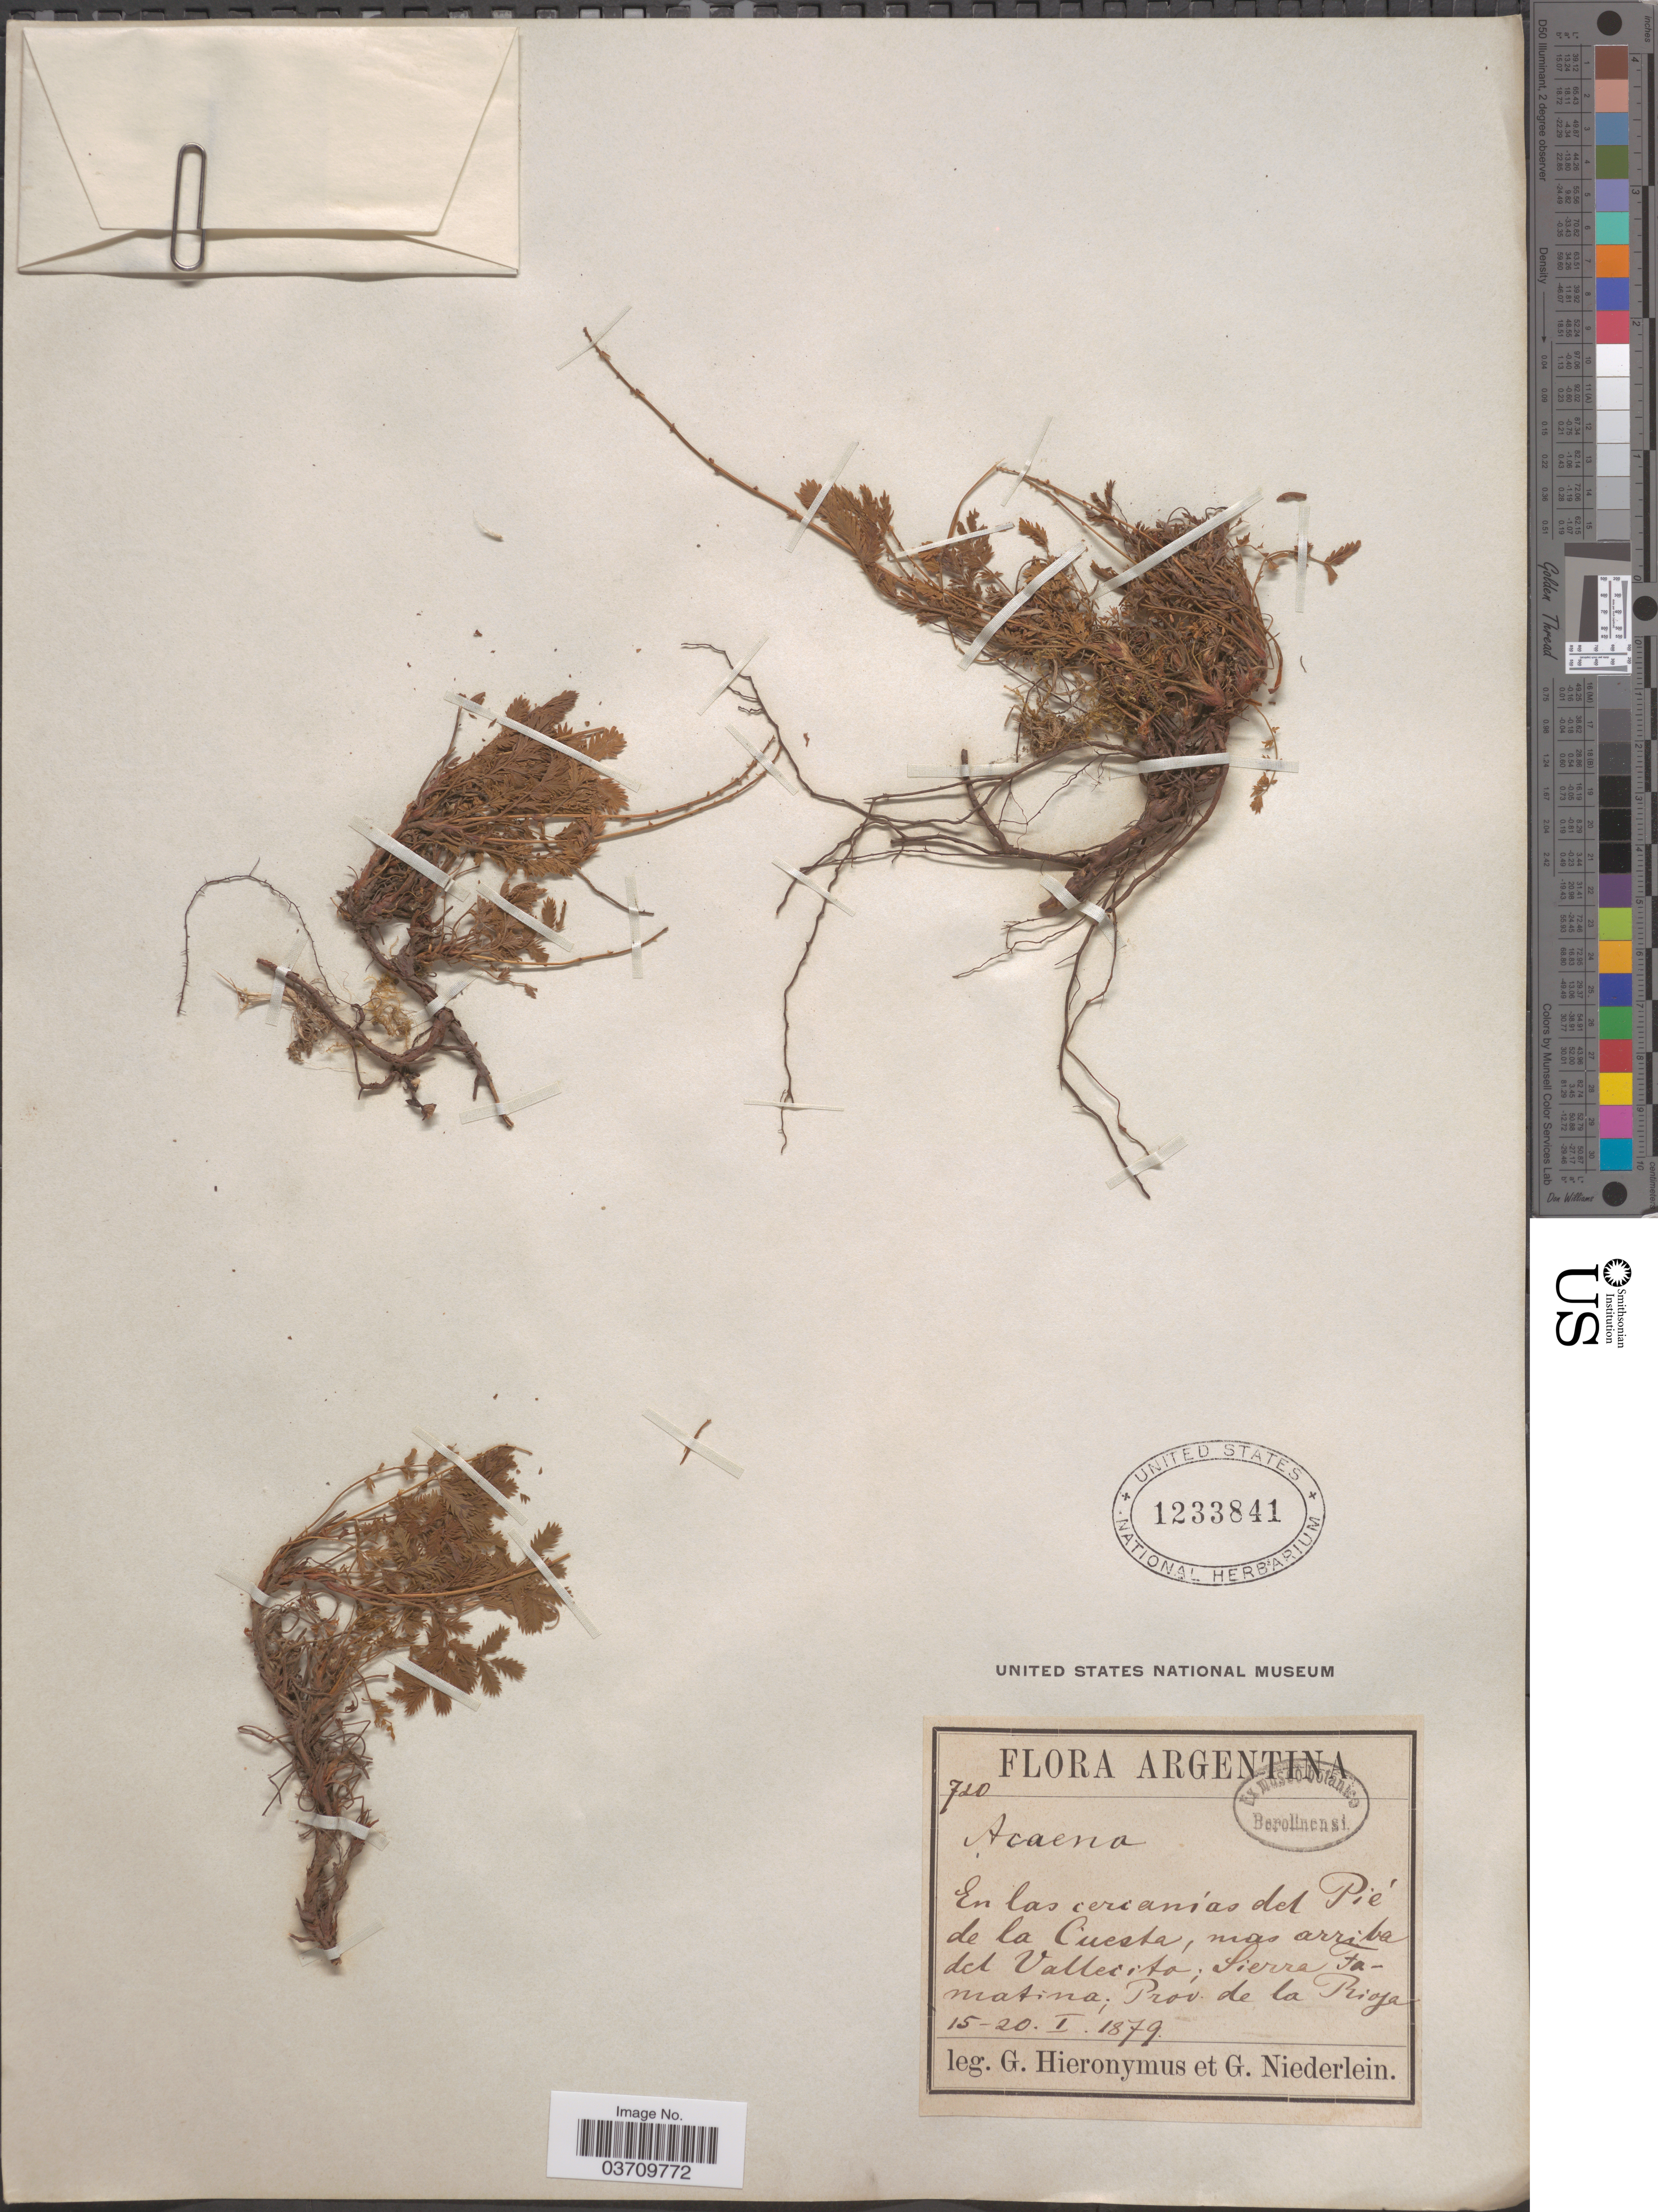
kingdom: Plantae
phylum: Tracheophyta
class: Magnoliopsida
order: Rosales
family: Rosaceae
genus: Acaena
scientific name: Acaena sp.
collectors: G. H. Hieronymus & G. Niederlein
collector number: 720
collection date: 1879-01-15/1879-01-20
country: Argentina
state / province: La Rioja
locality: En las cercanias del Pié de la Cuesta, mas arriba del Vallecita; Sierra famatina.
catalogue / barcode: US 1233841